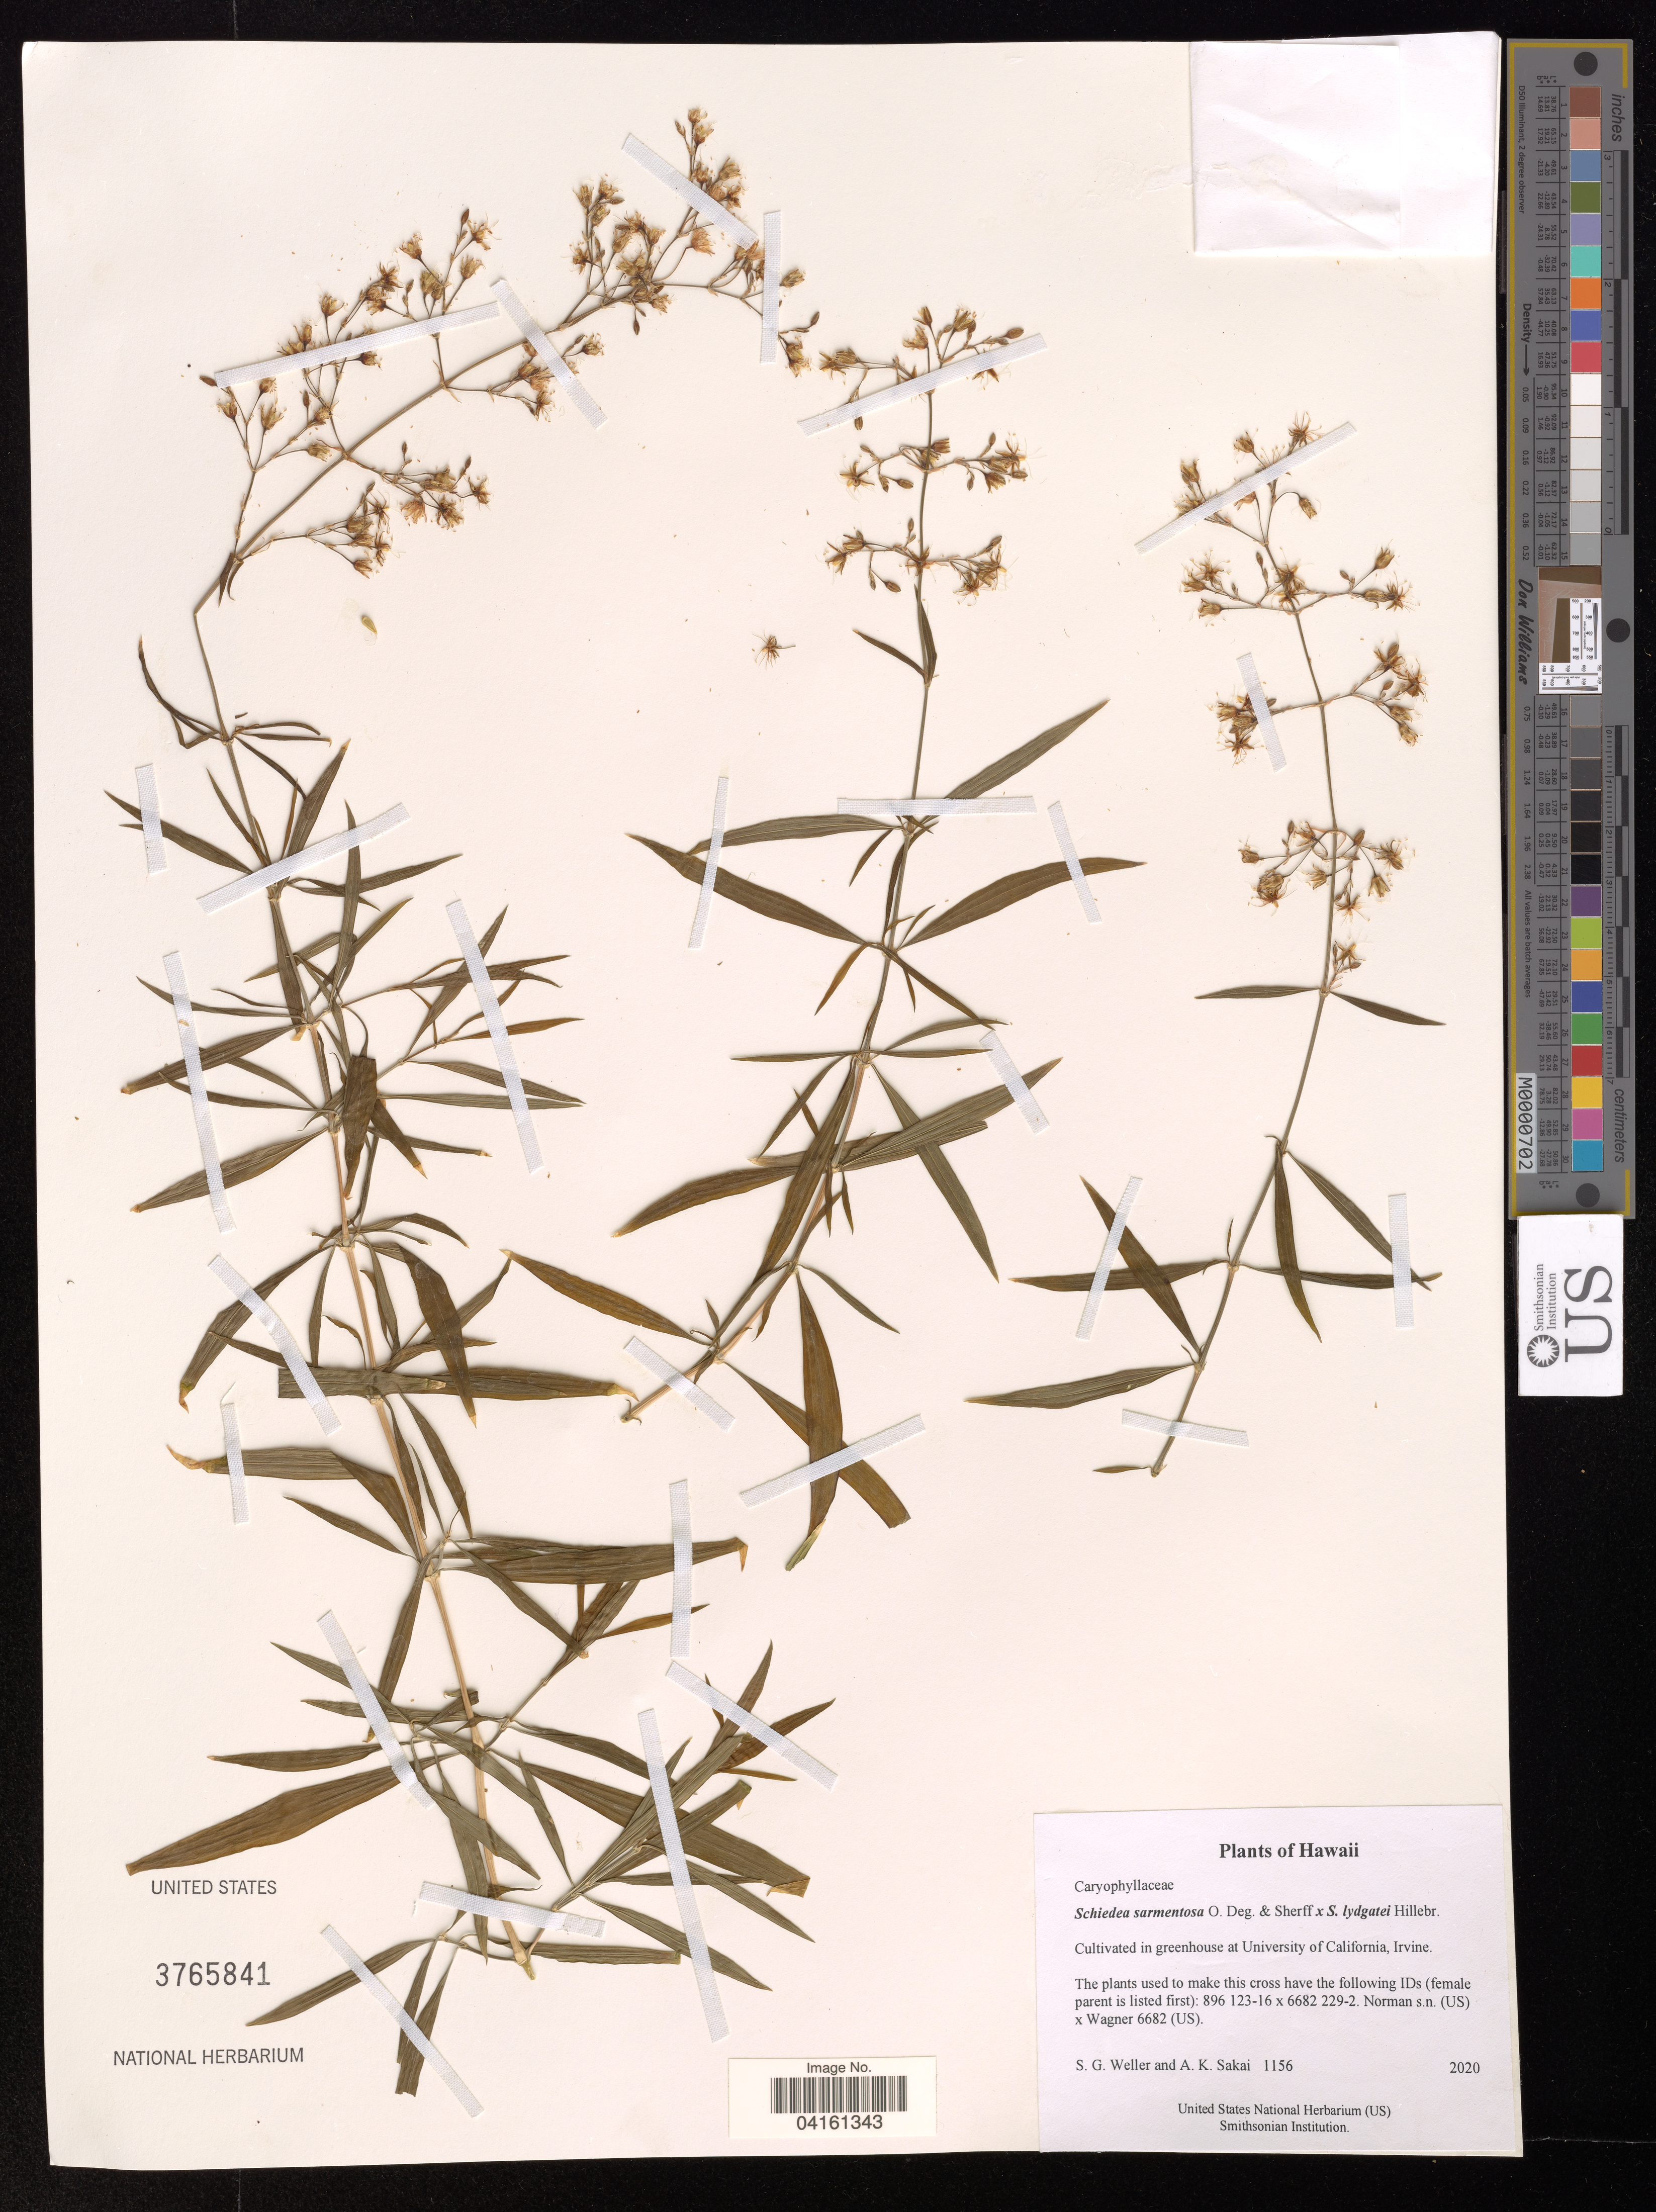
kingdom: Plantae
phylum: Tracheophyta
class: Magnoliopsida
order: Caryophyllales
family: Caryophyllaceae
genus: Schiedea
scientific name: Schiedea lydgatei x S. sarmentosa O. Deg. & Sherff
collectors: S. G. Weller & A. Sakai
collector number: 1156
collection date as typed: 2020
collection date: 2020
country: United States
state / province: California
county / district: Orange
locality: Cultivated in greenhouse at University of California, Irvine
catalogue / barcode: US 3765841